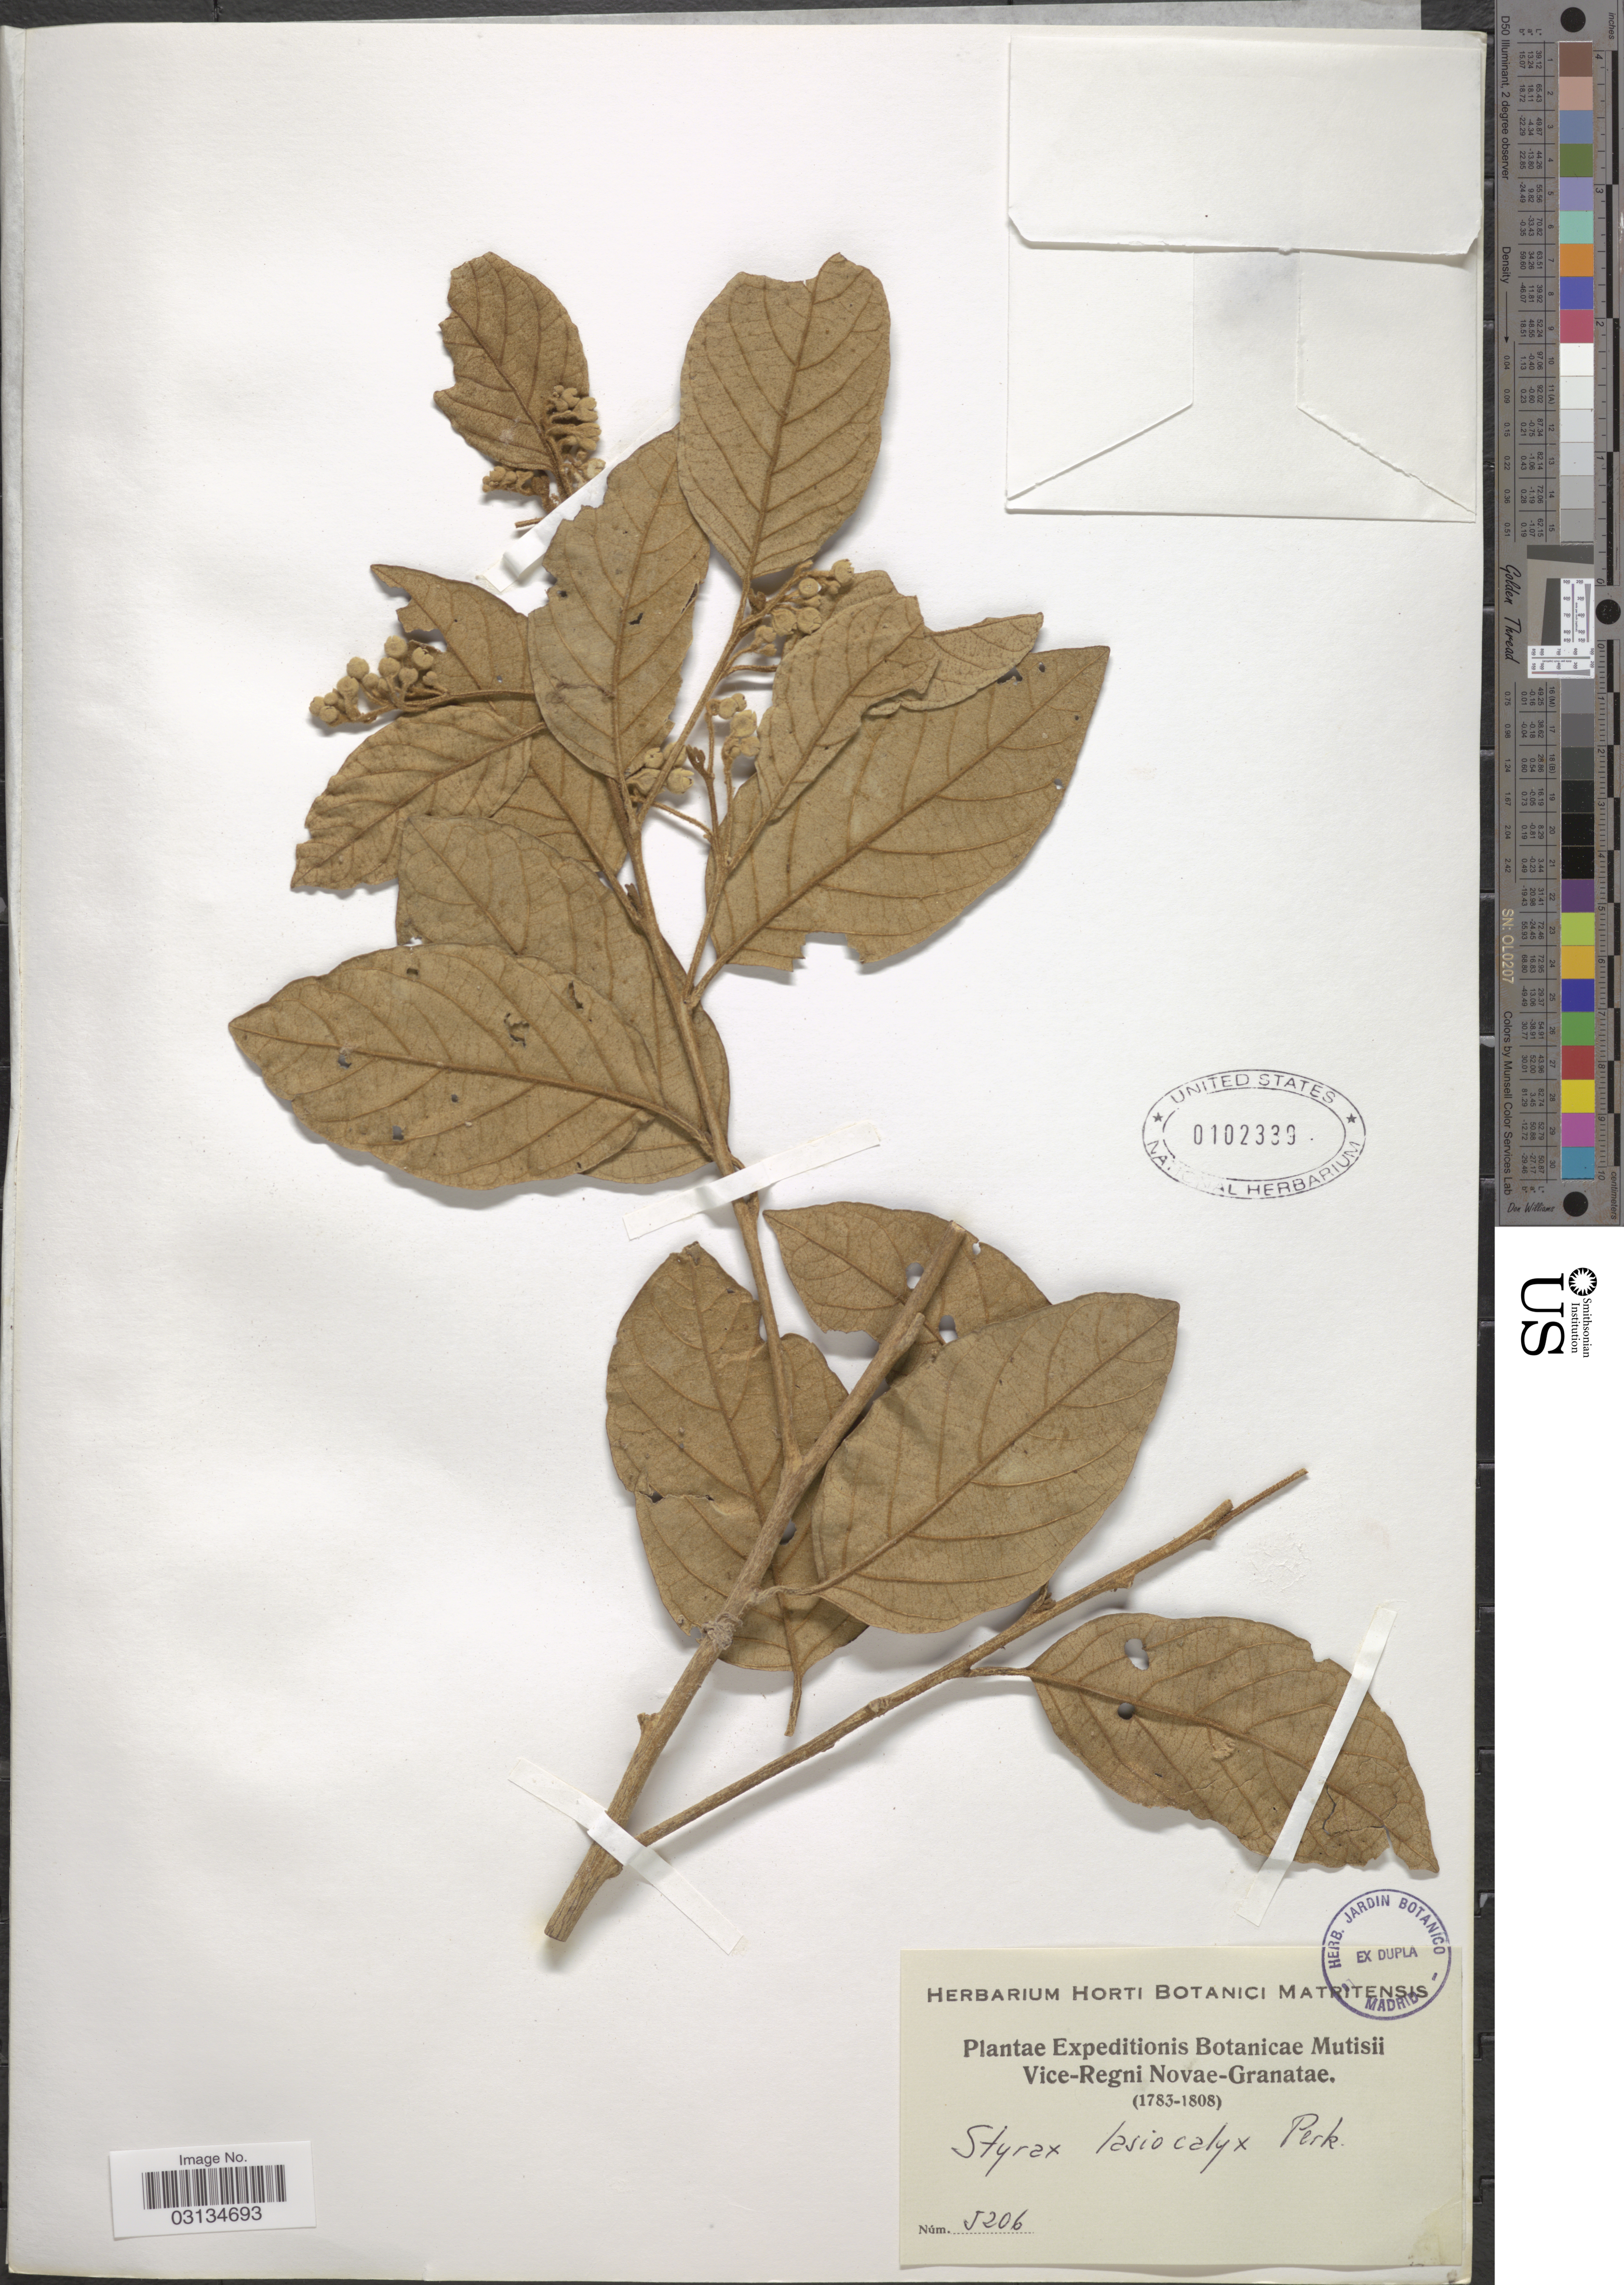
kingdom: Plantae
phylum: Tracheophyta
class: Magnoliopsida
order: Ericales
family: Styracaceae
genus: Styrax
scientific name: Styrax lasiocalyx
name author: Perkins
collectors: Expeditions Botanicae Mutisii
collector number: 5206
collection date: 1783/1808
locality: Vice-Regni Novae-Granatae.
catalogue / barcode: US 102339